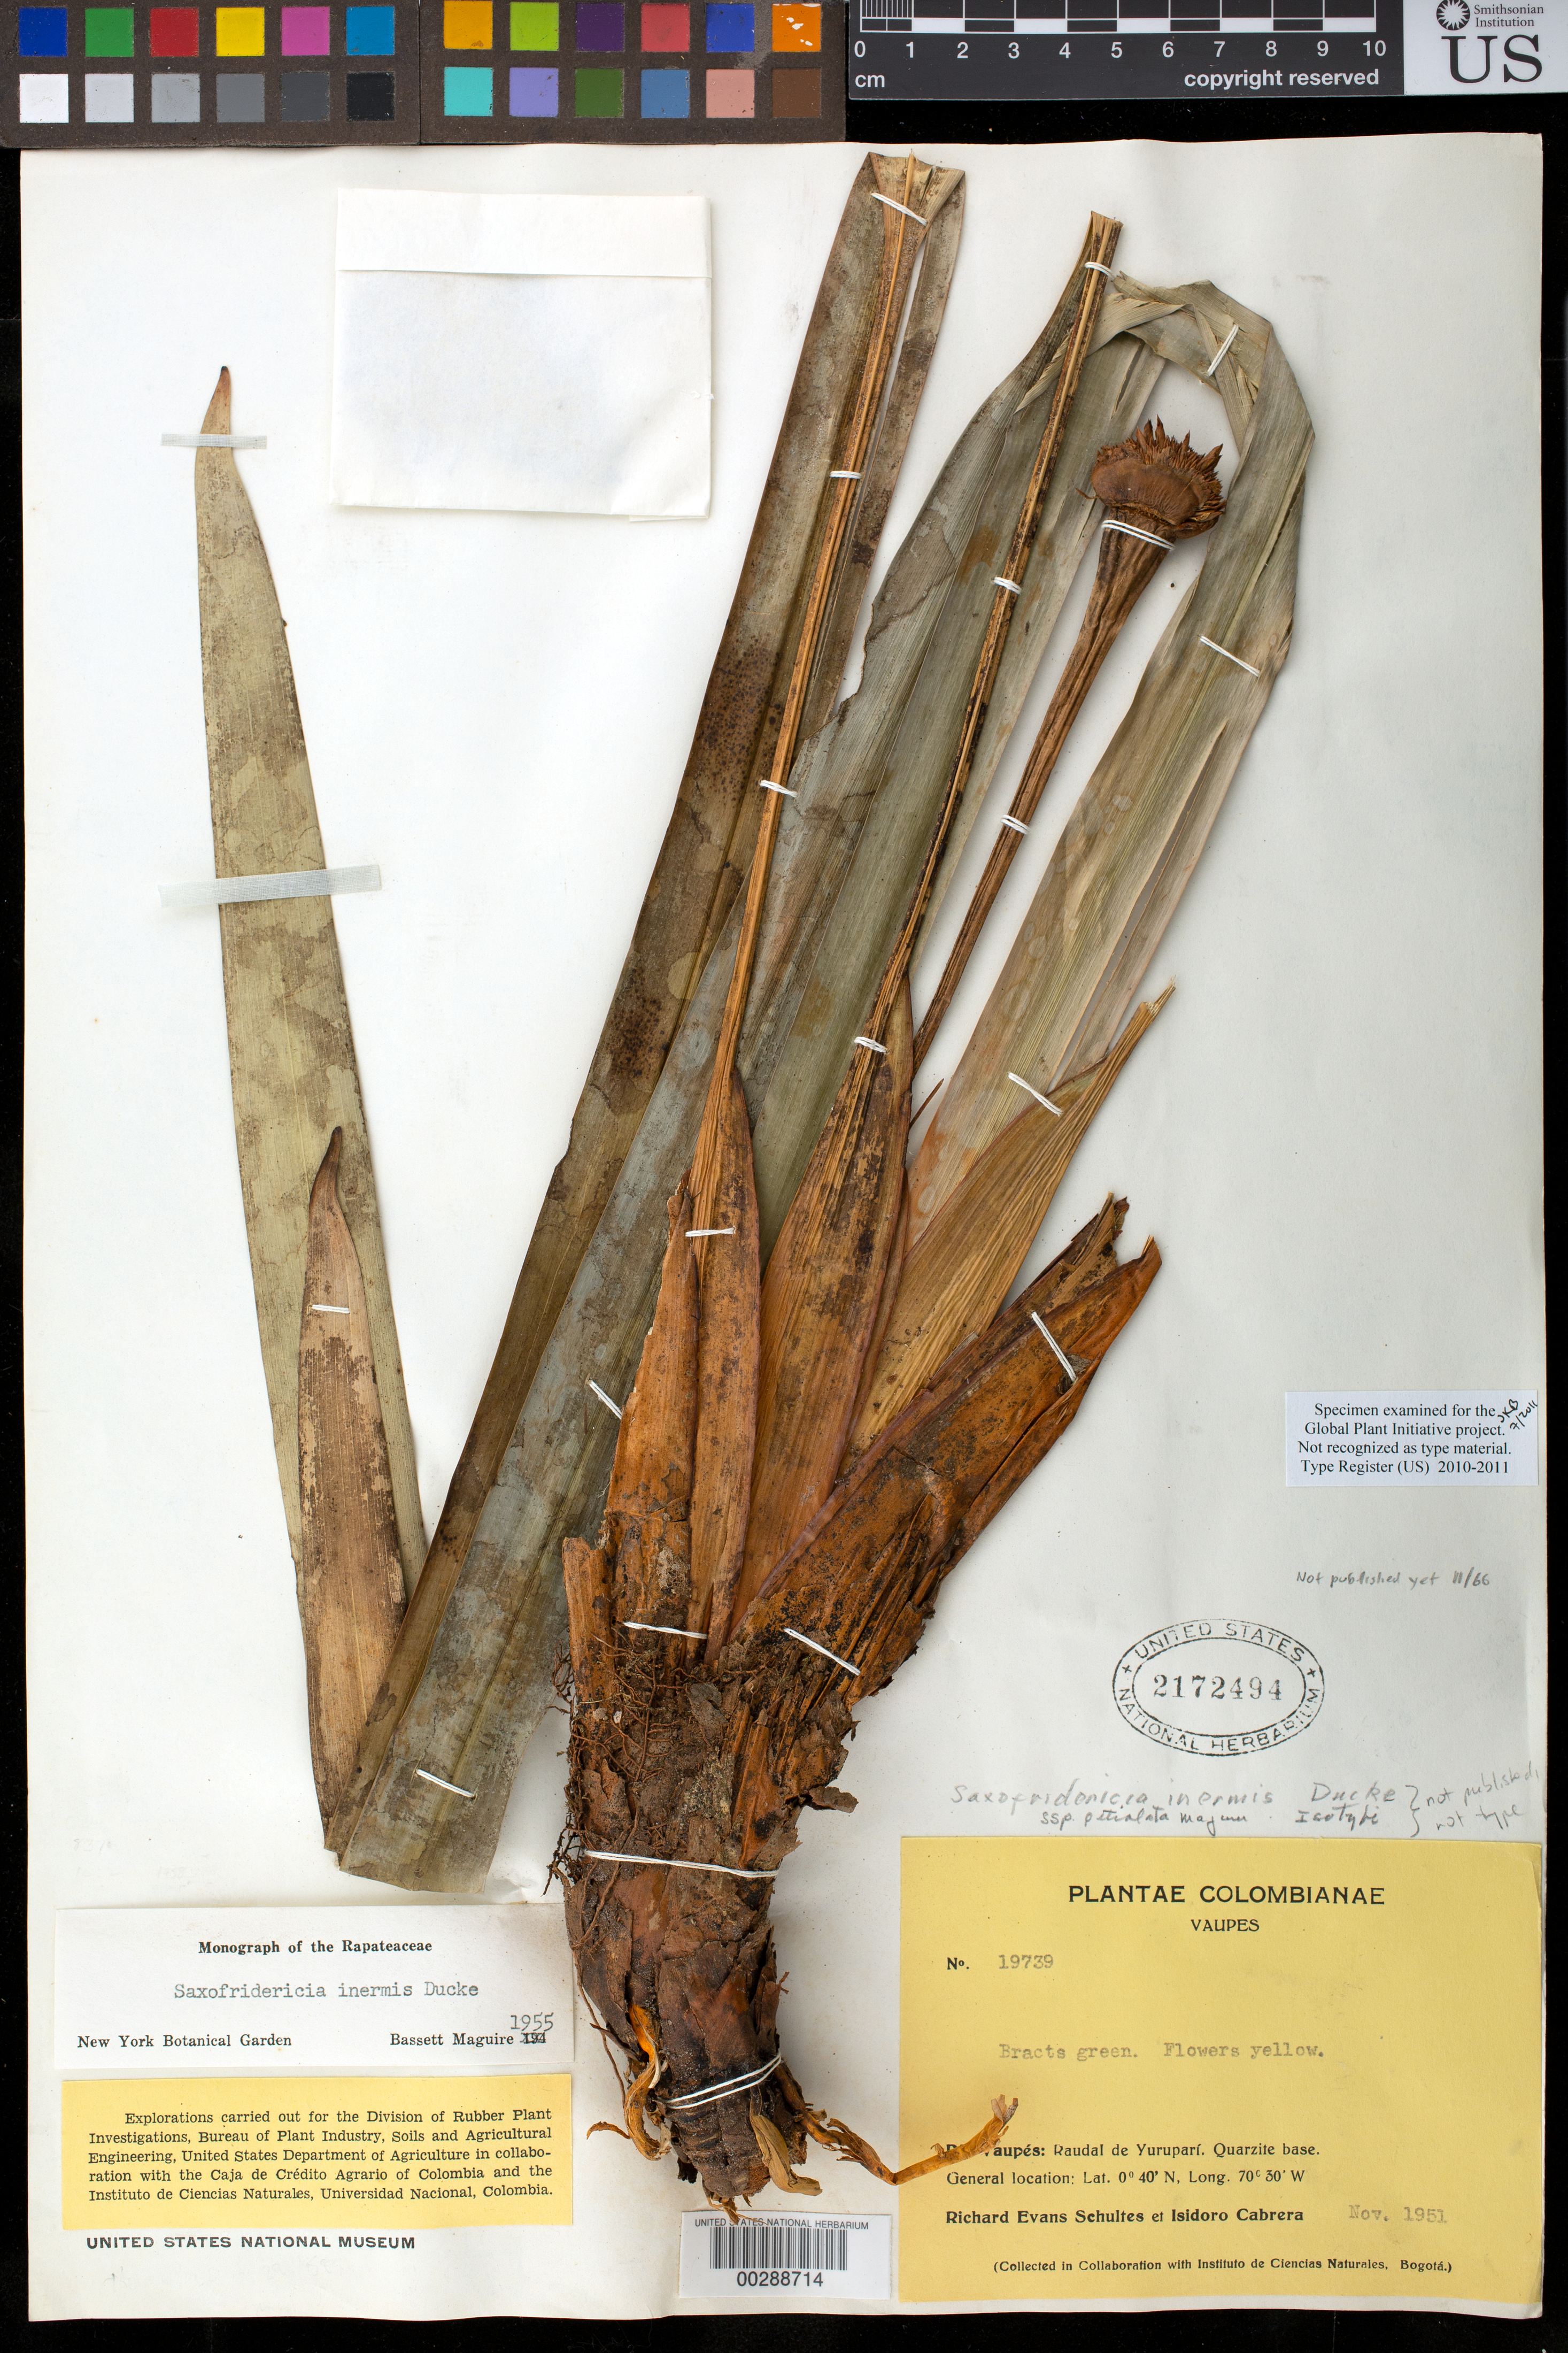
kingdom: Plantae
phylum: Tracheophyta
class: Liliopsida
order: Poales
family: Rapateaceae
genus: Saxofridericia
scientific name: Saxofridericia petiolata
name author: Maguire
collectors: R. E. Schultes & I. Cabrera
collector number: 19739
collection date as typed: Nov 1951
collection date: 1951-11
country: Colombia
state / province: Vaupés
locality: Rio Vaupes, Raudal de Jurupari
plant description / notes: Annotated in unknown hand as isotype of Saxofridericia inermis ssp. petiolata Maguire, but name not published at that rank and this specimen is not a type of Saxofridericia petiolata Maguire.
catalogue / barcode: US 2172494